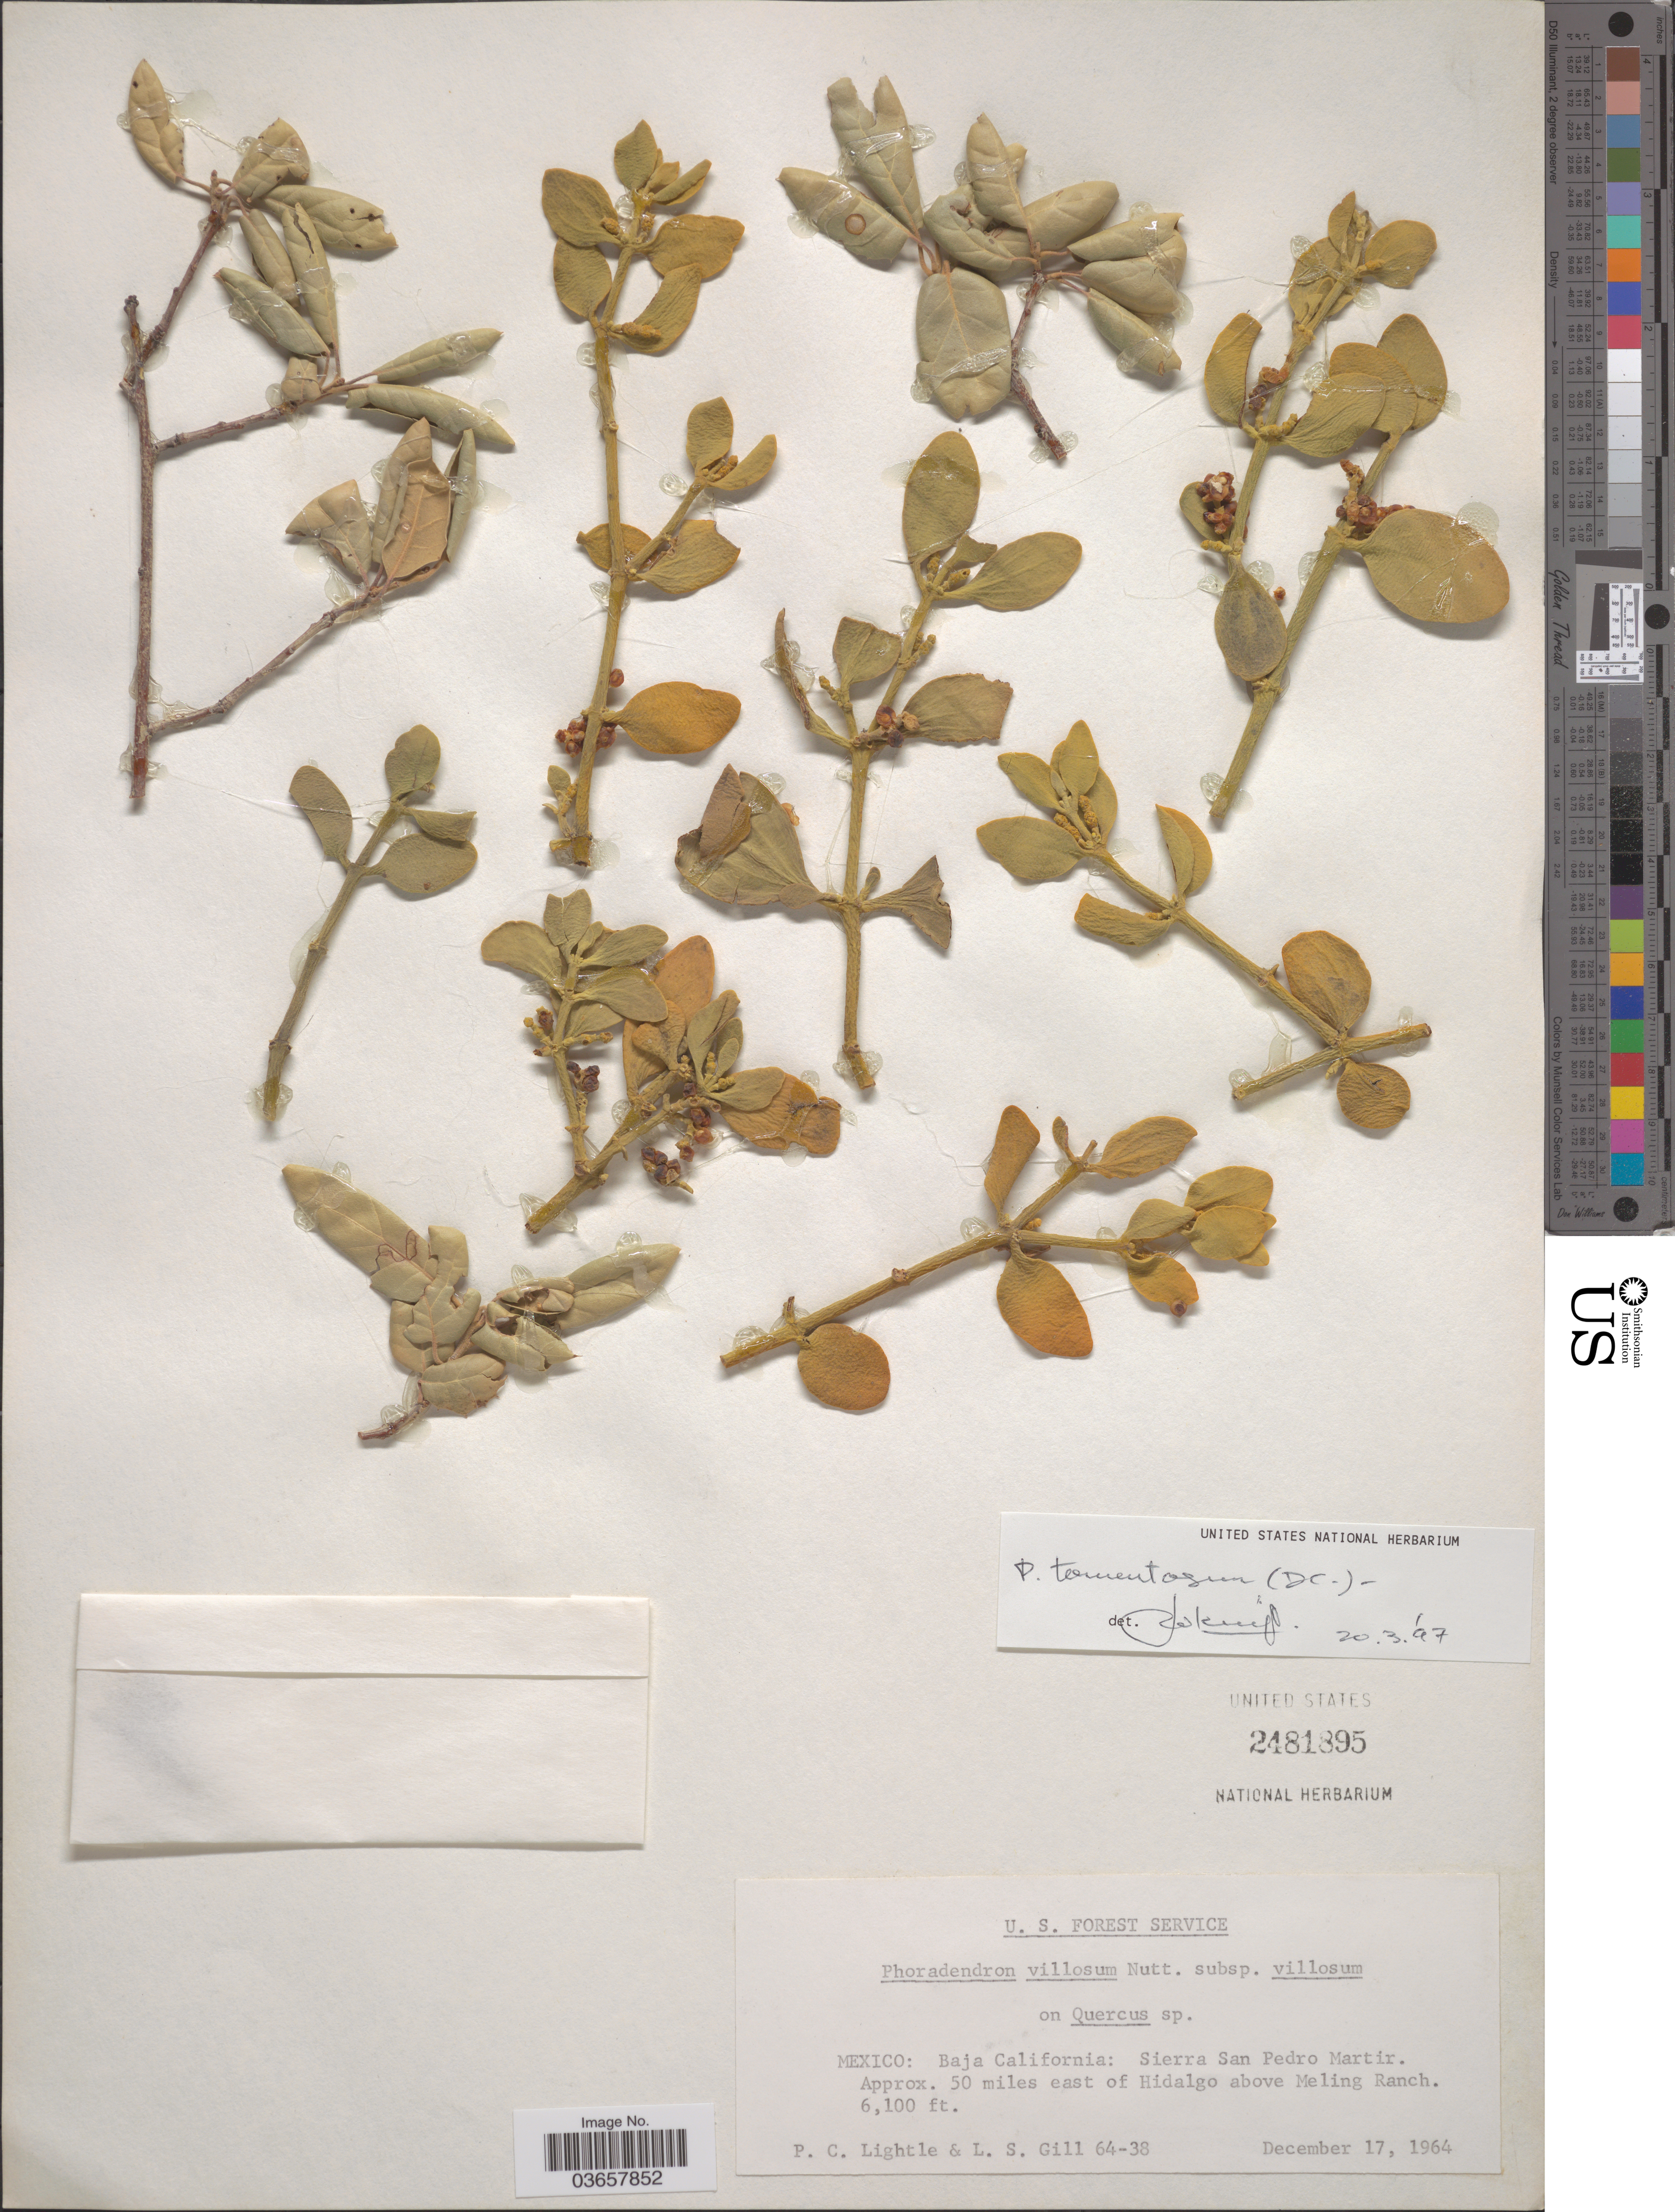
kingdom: Plantae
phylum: Tracheophyta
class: Magnoliopsida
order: Santalales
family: Viscaceae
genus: Phoradendron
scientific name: Phoradendron tomentosum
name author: DC.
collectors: P. Lightle & L. S. Gill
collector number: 64-38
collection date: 1964-12-17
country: Mexico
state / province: Baja California Norte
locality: Sierra San Pedro Martir. Approx. 50 miles east of Hidalgo above Meling Ranch.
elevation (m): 1859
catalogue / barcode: US 2481895